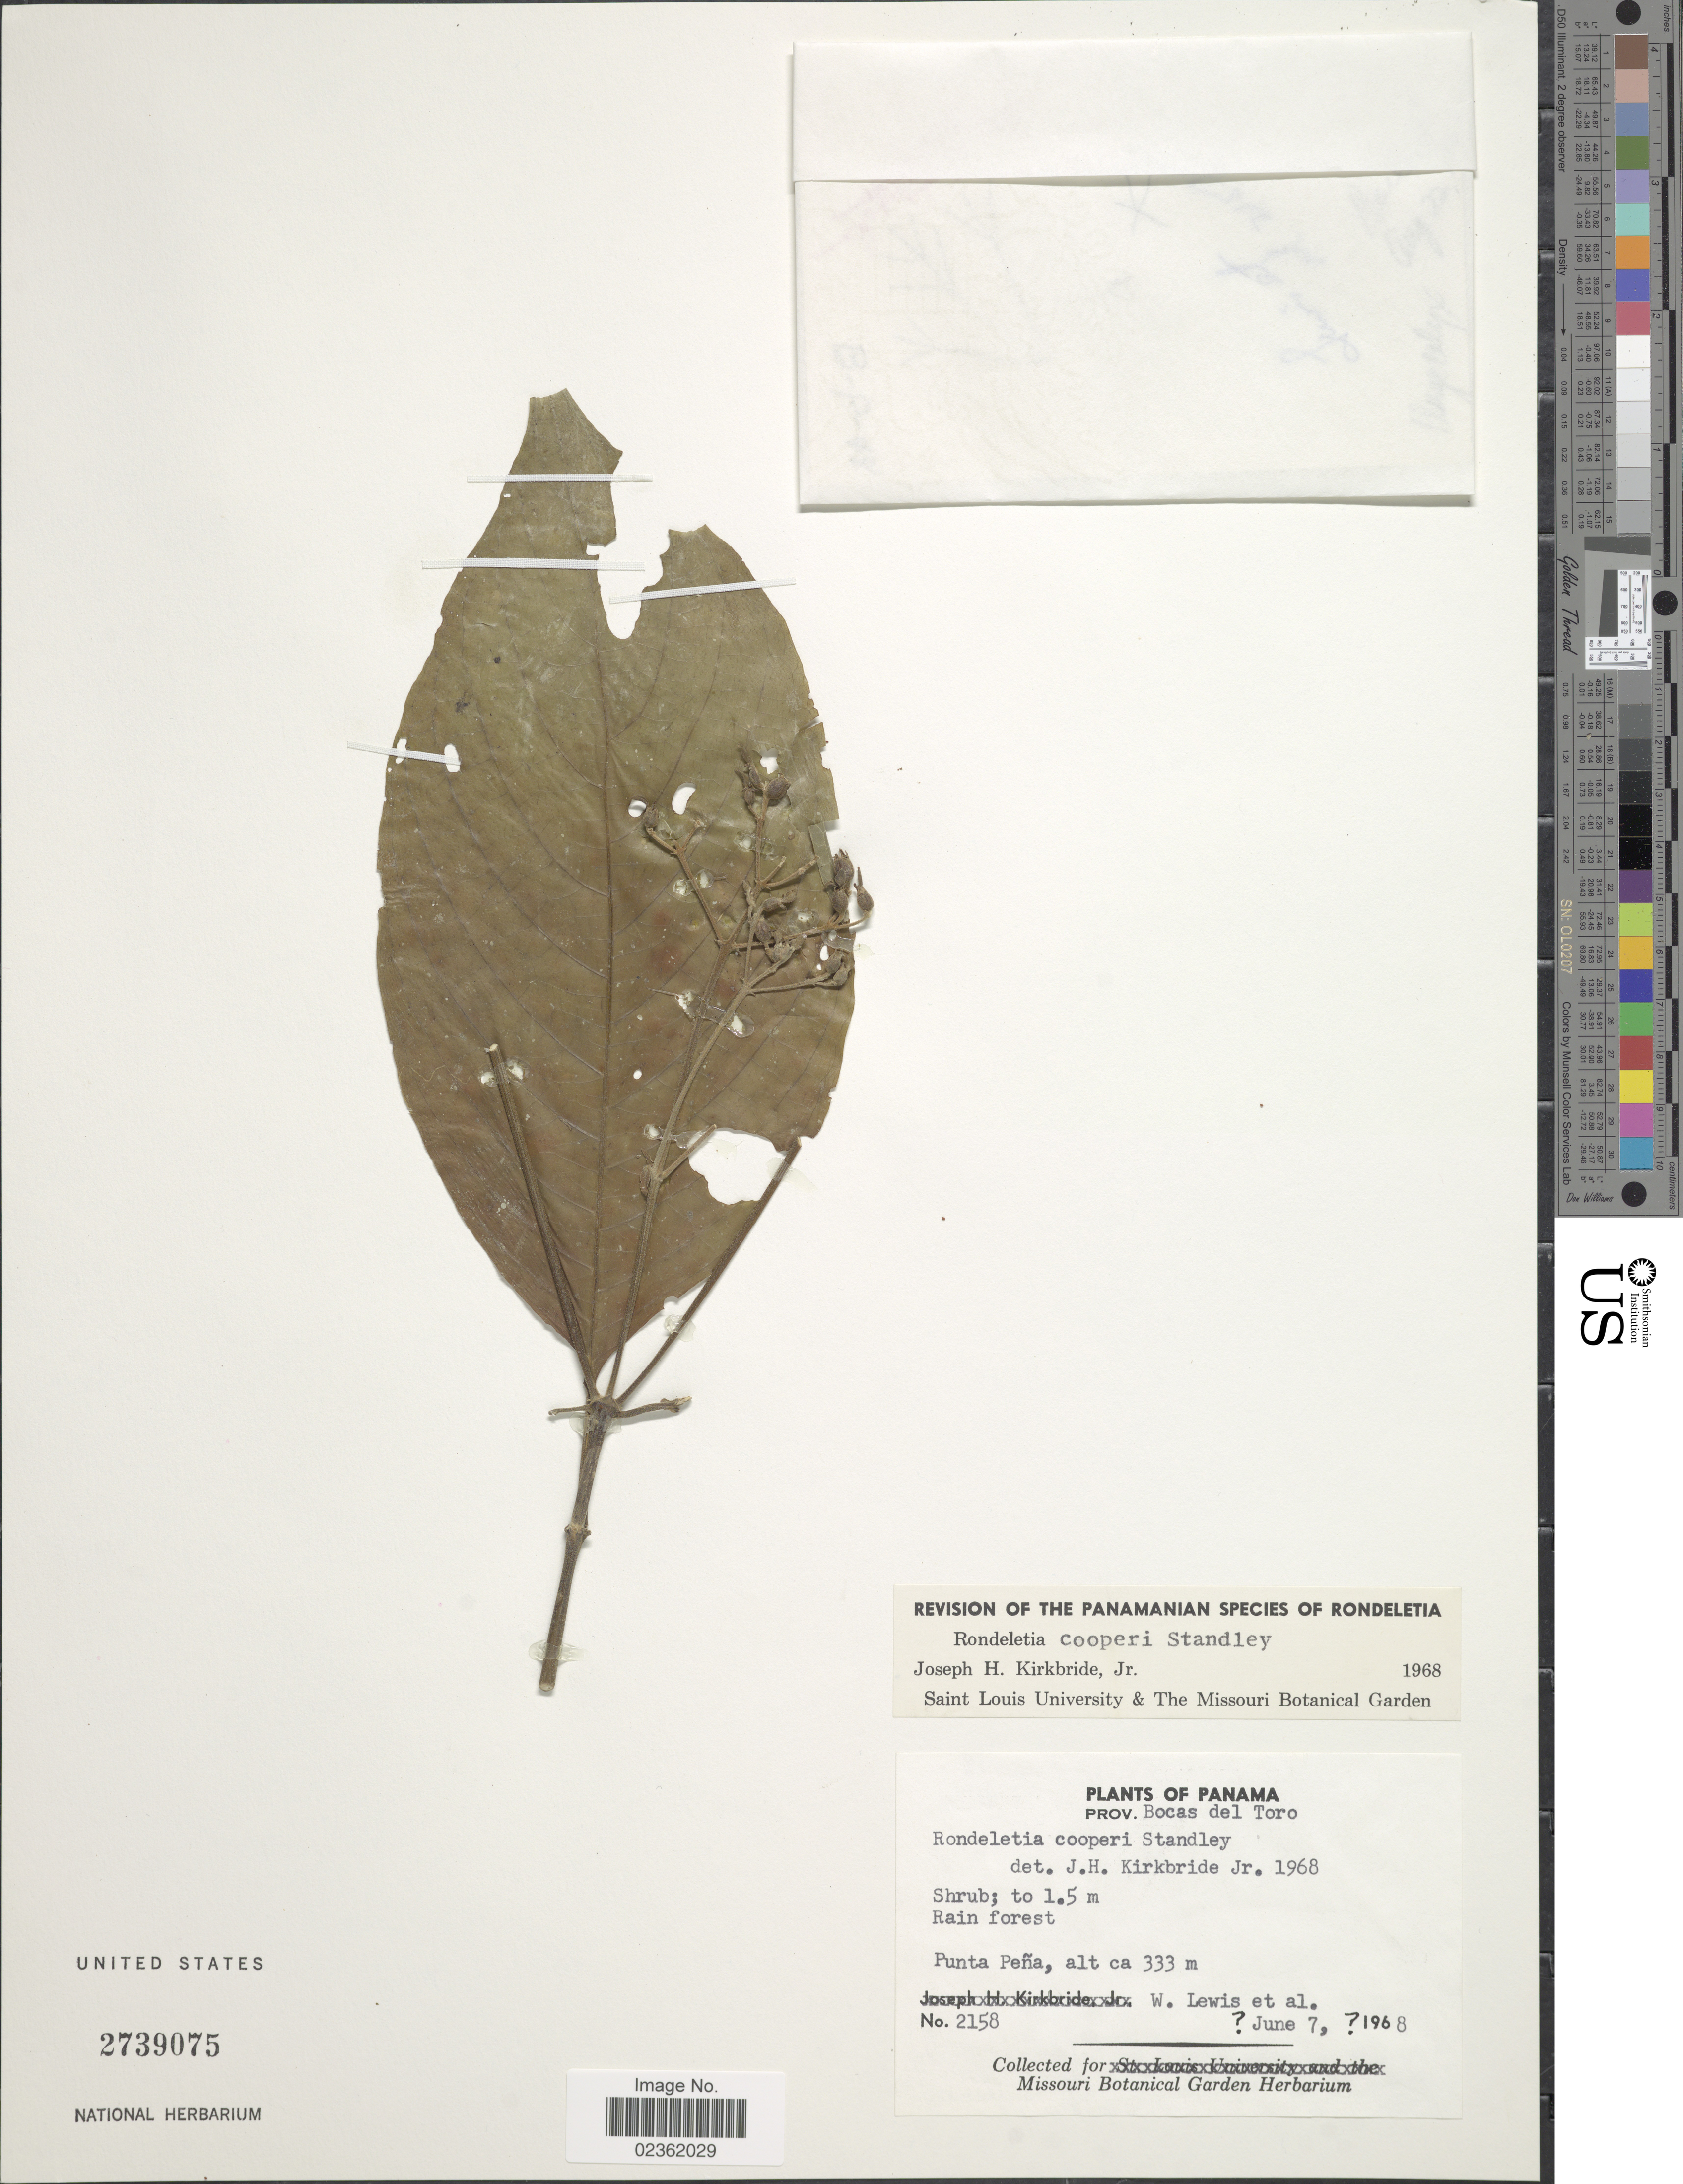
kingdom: Plantae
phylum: Tracheophyta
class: Magnoliopsida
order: Gentianales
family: Rubiaceae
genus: Rondeletia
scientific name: Rondeletia cooperi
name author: Standl.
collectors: W. Lewis & et al.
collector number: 2158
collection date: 1968-06-07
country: Panama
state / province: Bocas del Toro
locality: Punta Pena.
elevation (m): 333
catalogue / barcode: US 2739075